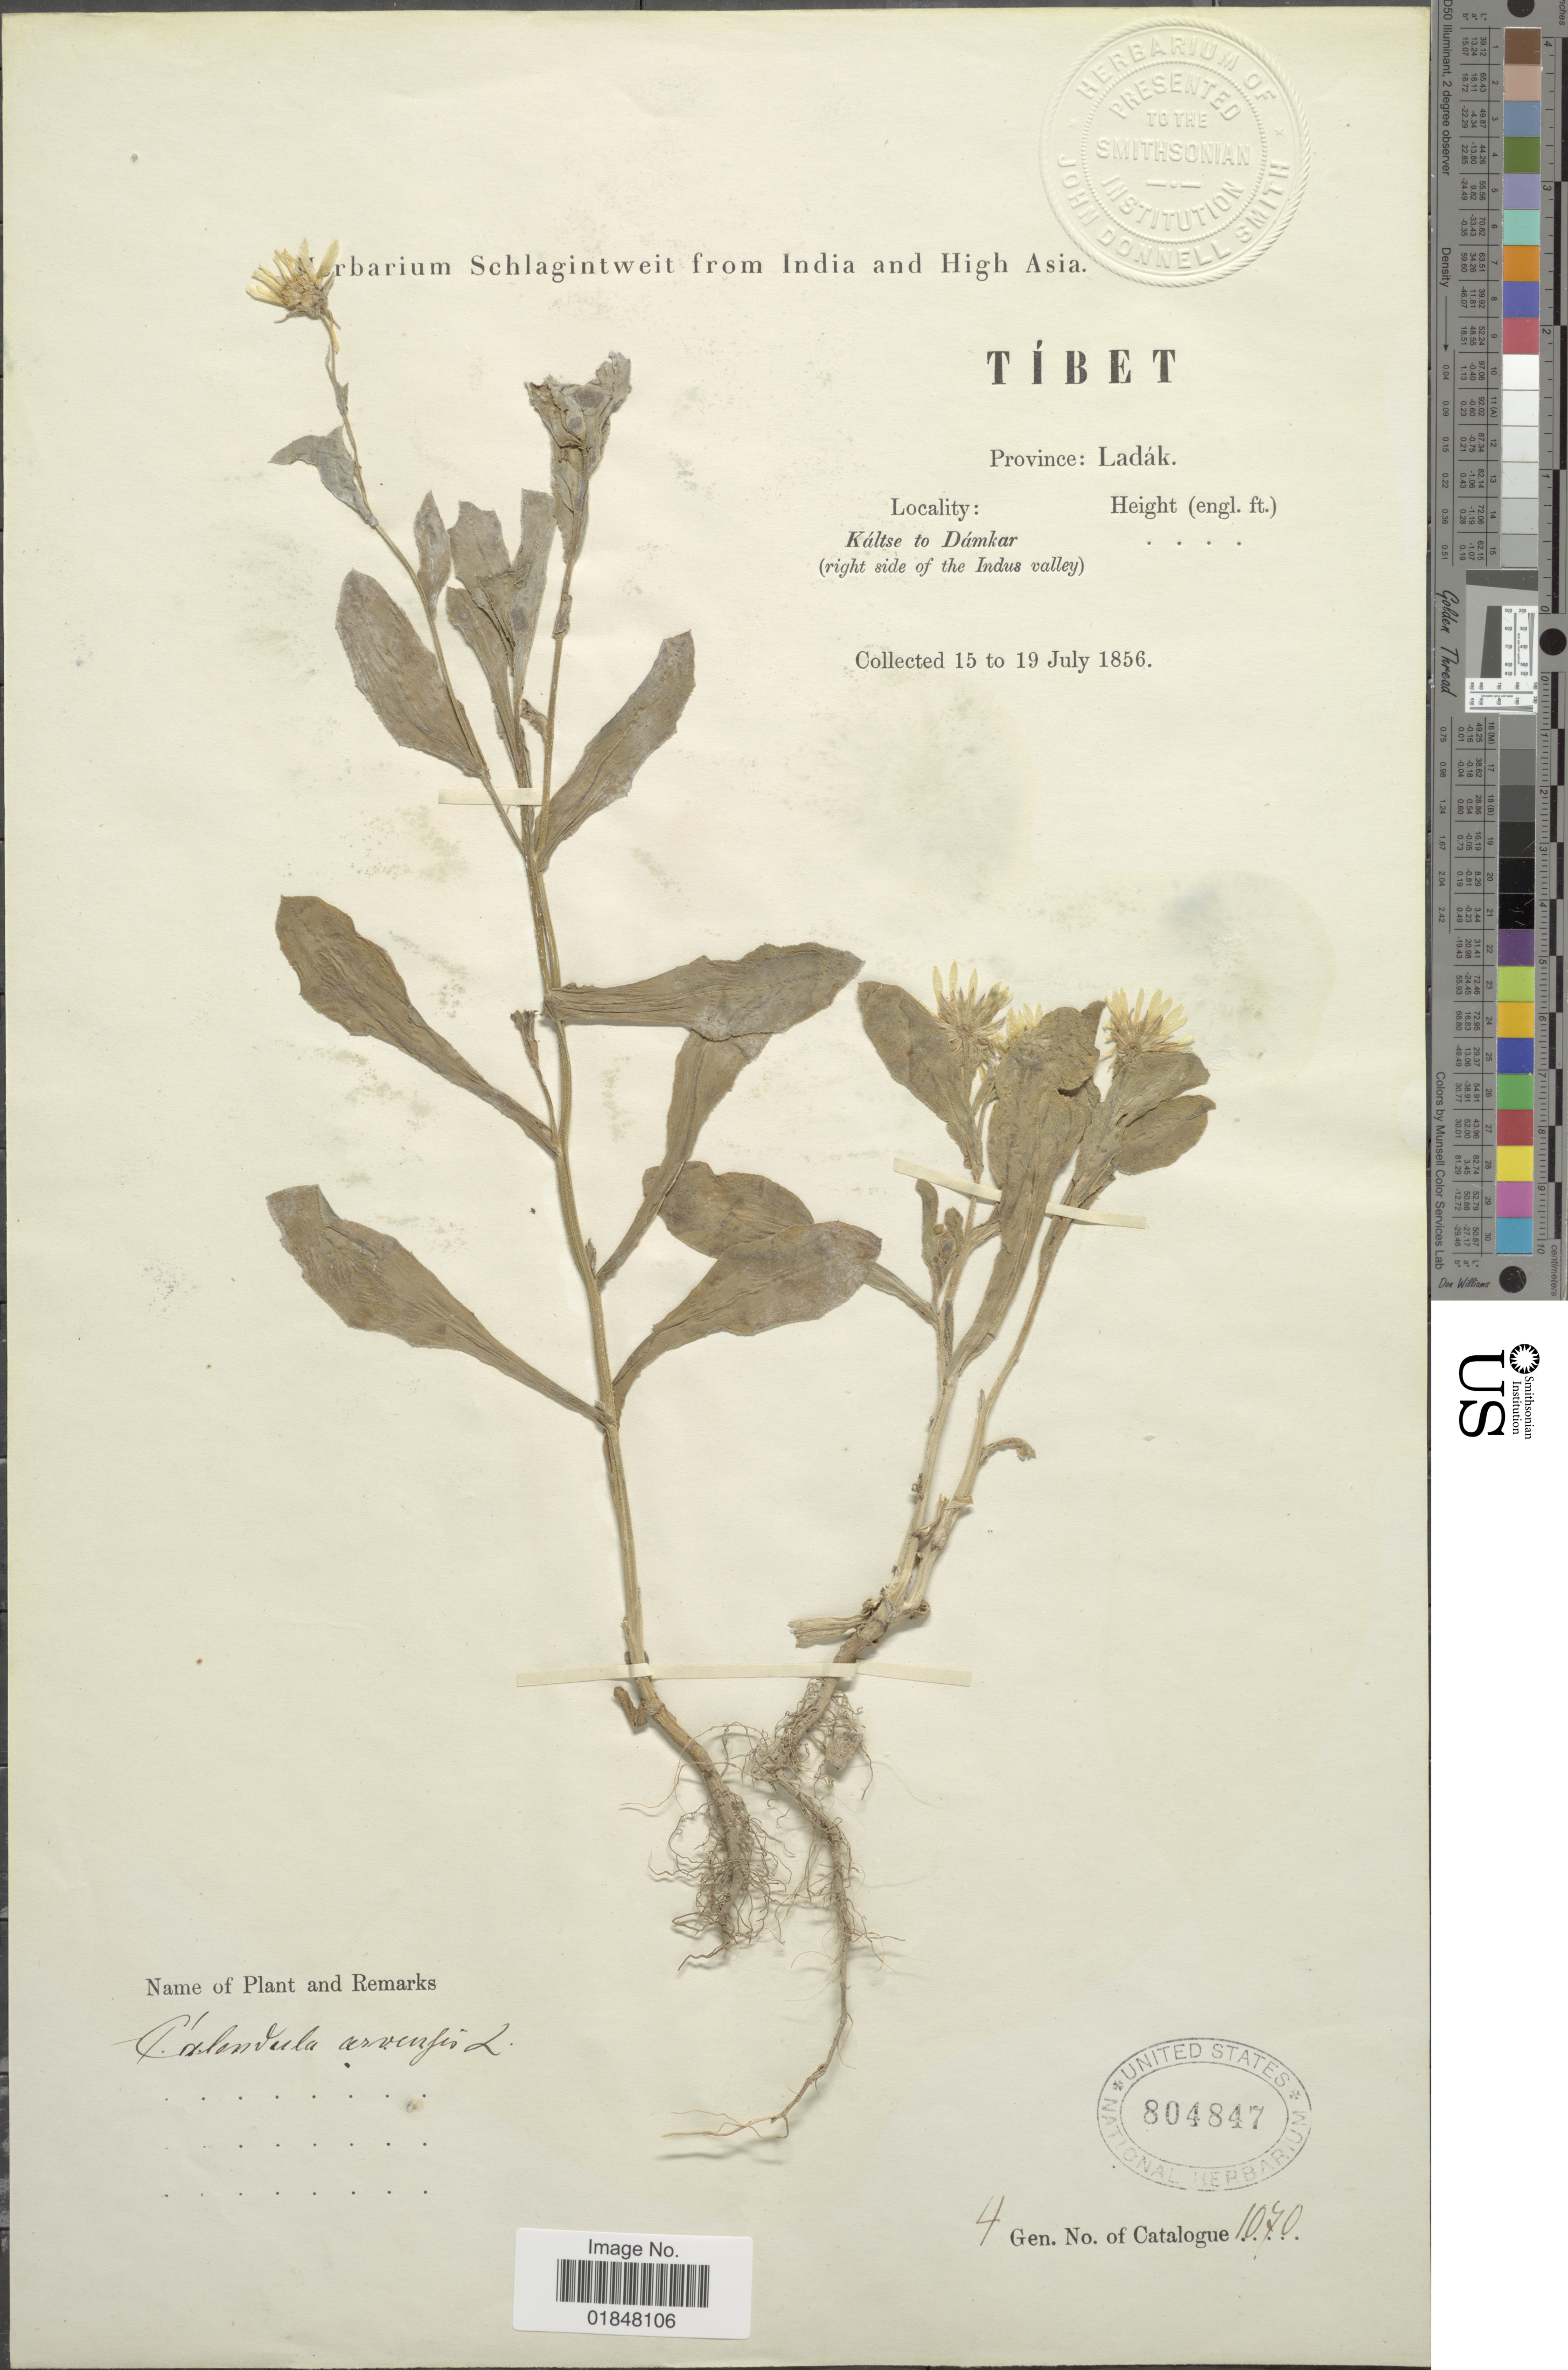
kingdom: Plantae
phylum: Tracheophyta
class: Magnoliopsida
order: Asterales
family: Asteraceae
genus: Calendula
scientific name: Calendula arvensis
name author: L.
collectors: ex herb. Schlagintweit from India and High Asia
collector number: Gen. No. of Catalogue 1070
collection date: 1856-07-15/1856-07-19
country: India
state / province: Ladakh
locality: Tibet, province: Ladak, Kaltse to Damkar (right side of the Indus valley)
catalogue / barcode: US 804847